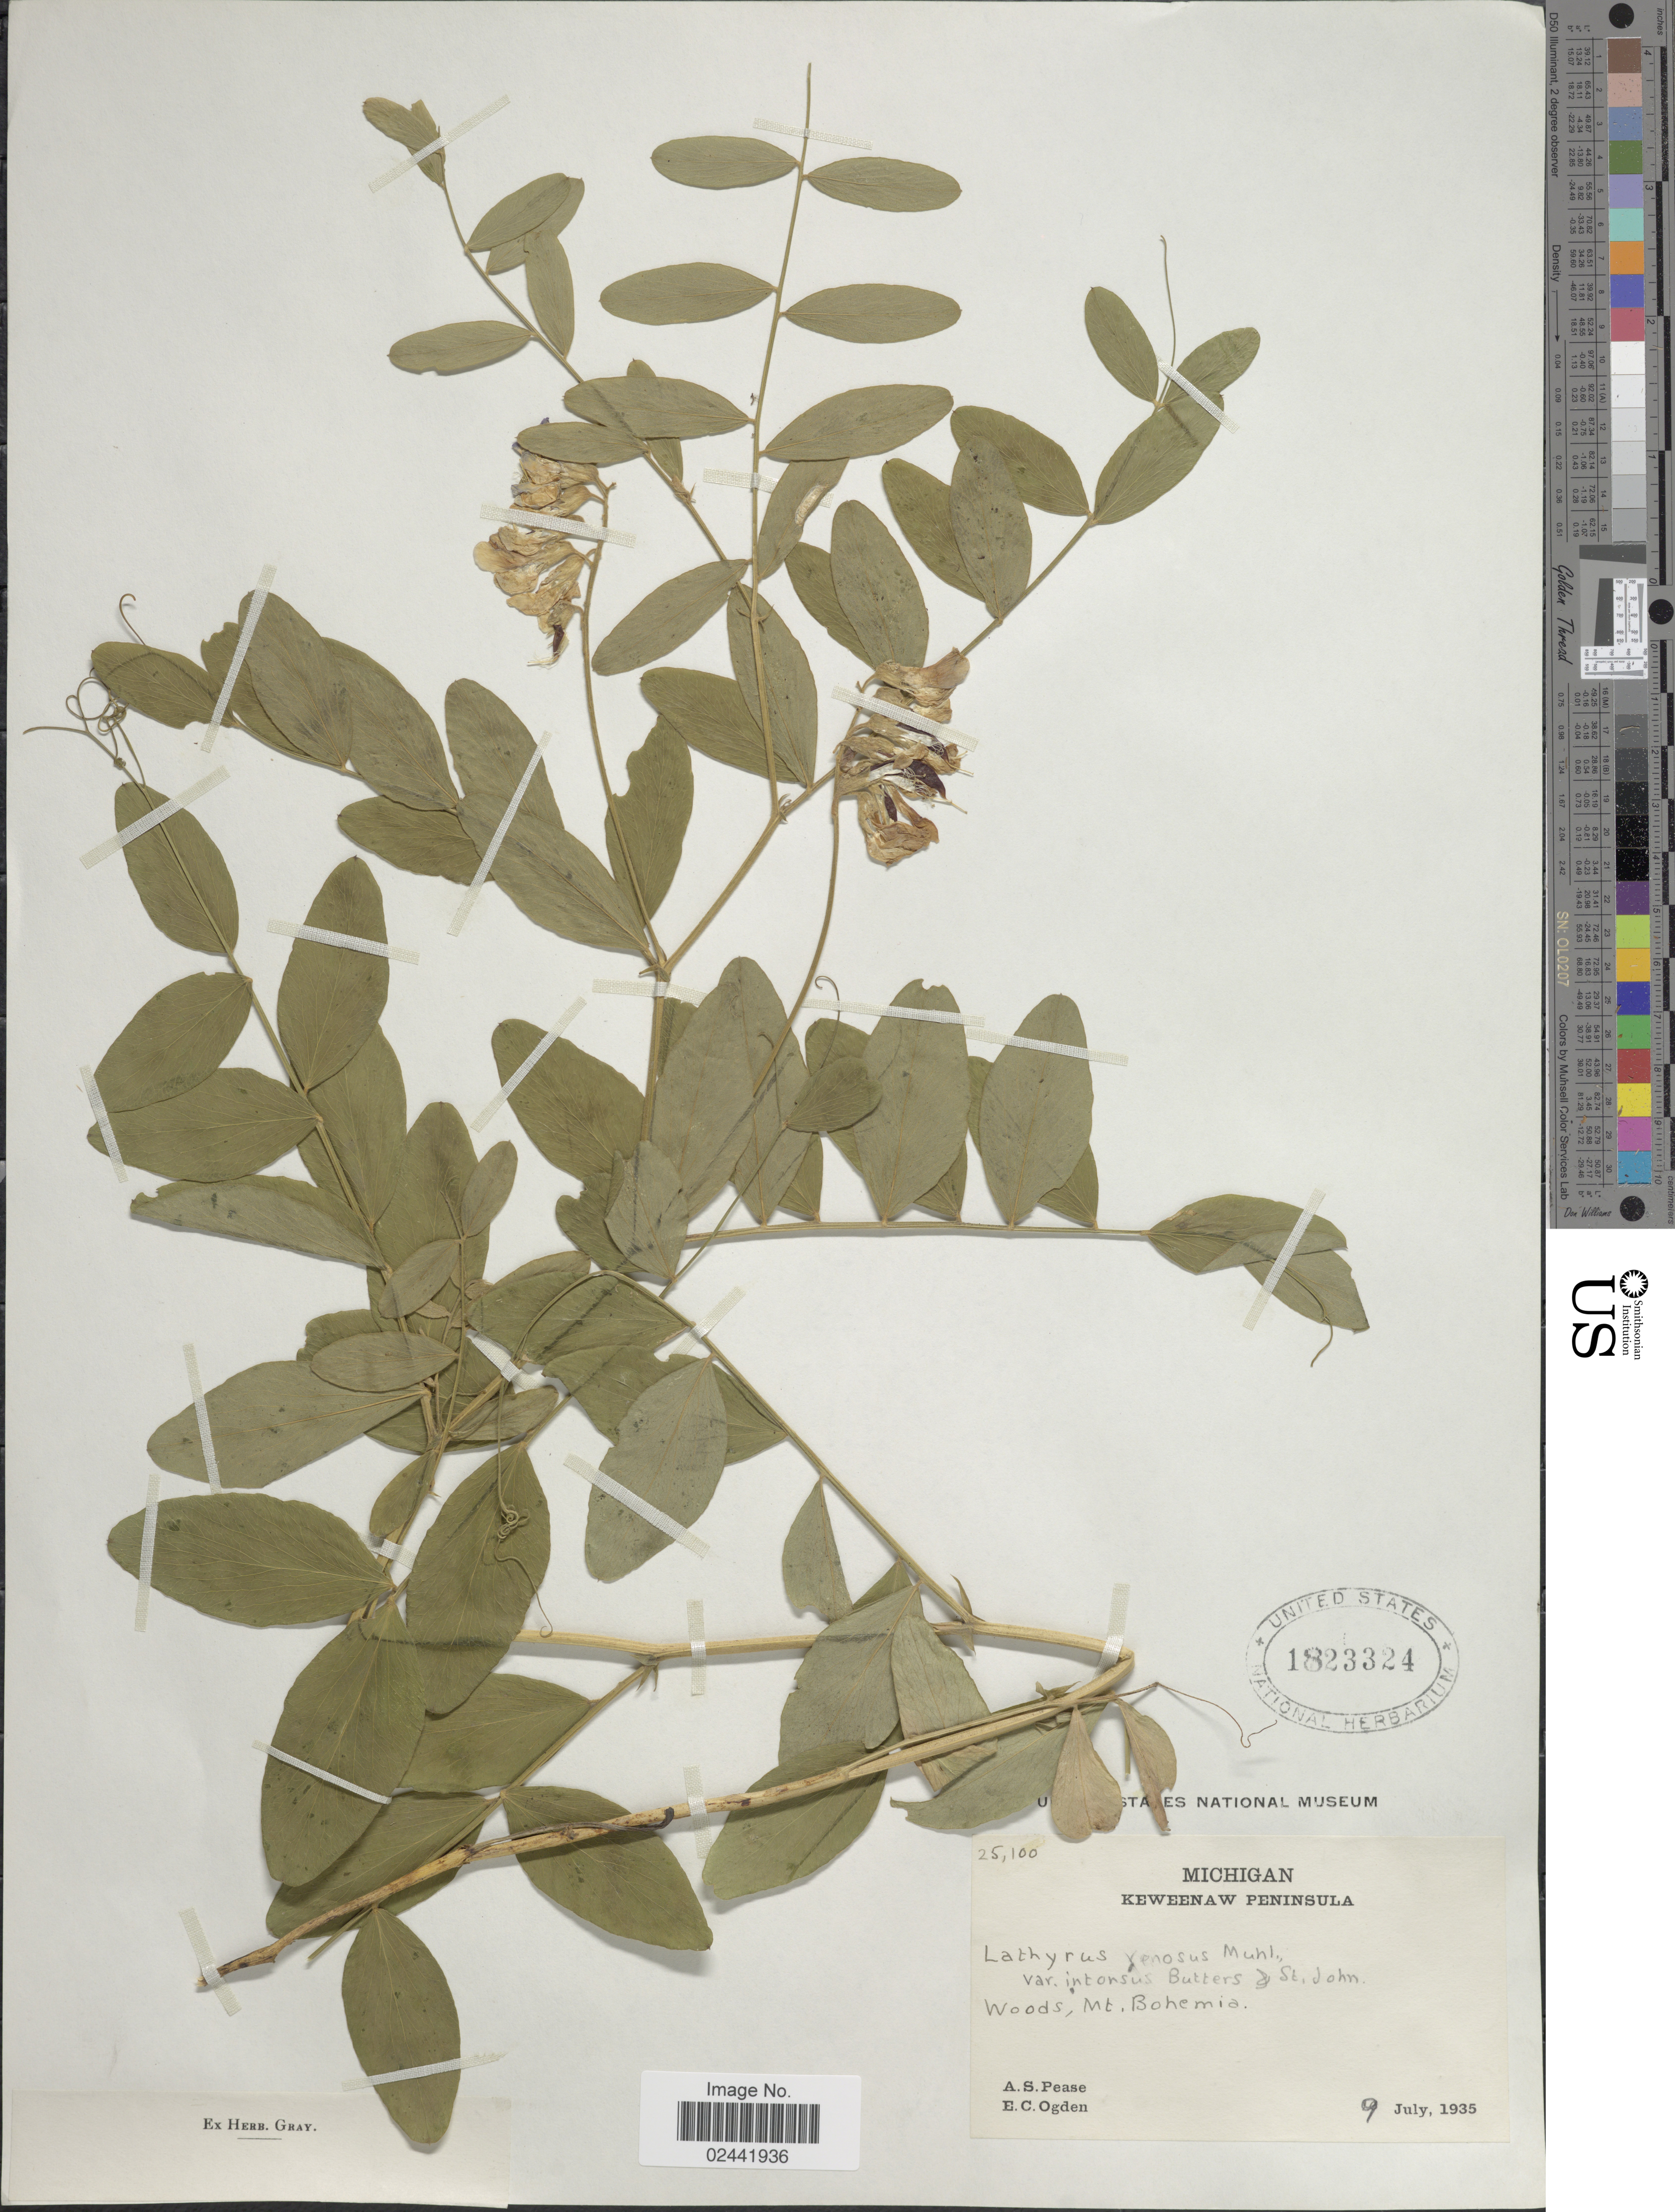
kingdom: Plantae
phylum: Tracheophyta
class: Magnoliopsida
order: Fabales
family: Fabaceae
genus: Lathyrus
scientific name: Lathyrus venosus var. intonsus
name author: Butters & H. St. John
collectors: A. S. Pease & E. Ogden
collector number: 25100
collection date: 1935-07-09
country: United States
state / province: Michigan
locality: Keweenaw Peninsula. Woods, Mt. Bohemia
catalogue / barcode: US 1823324